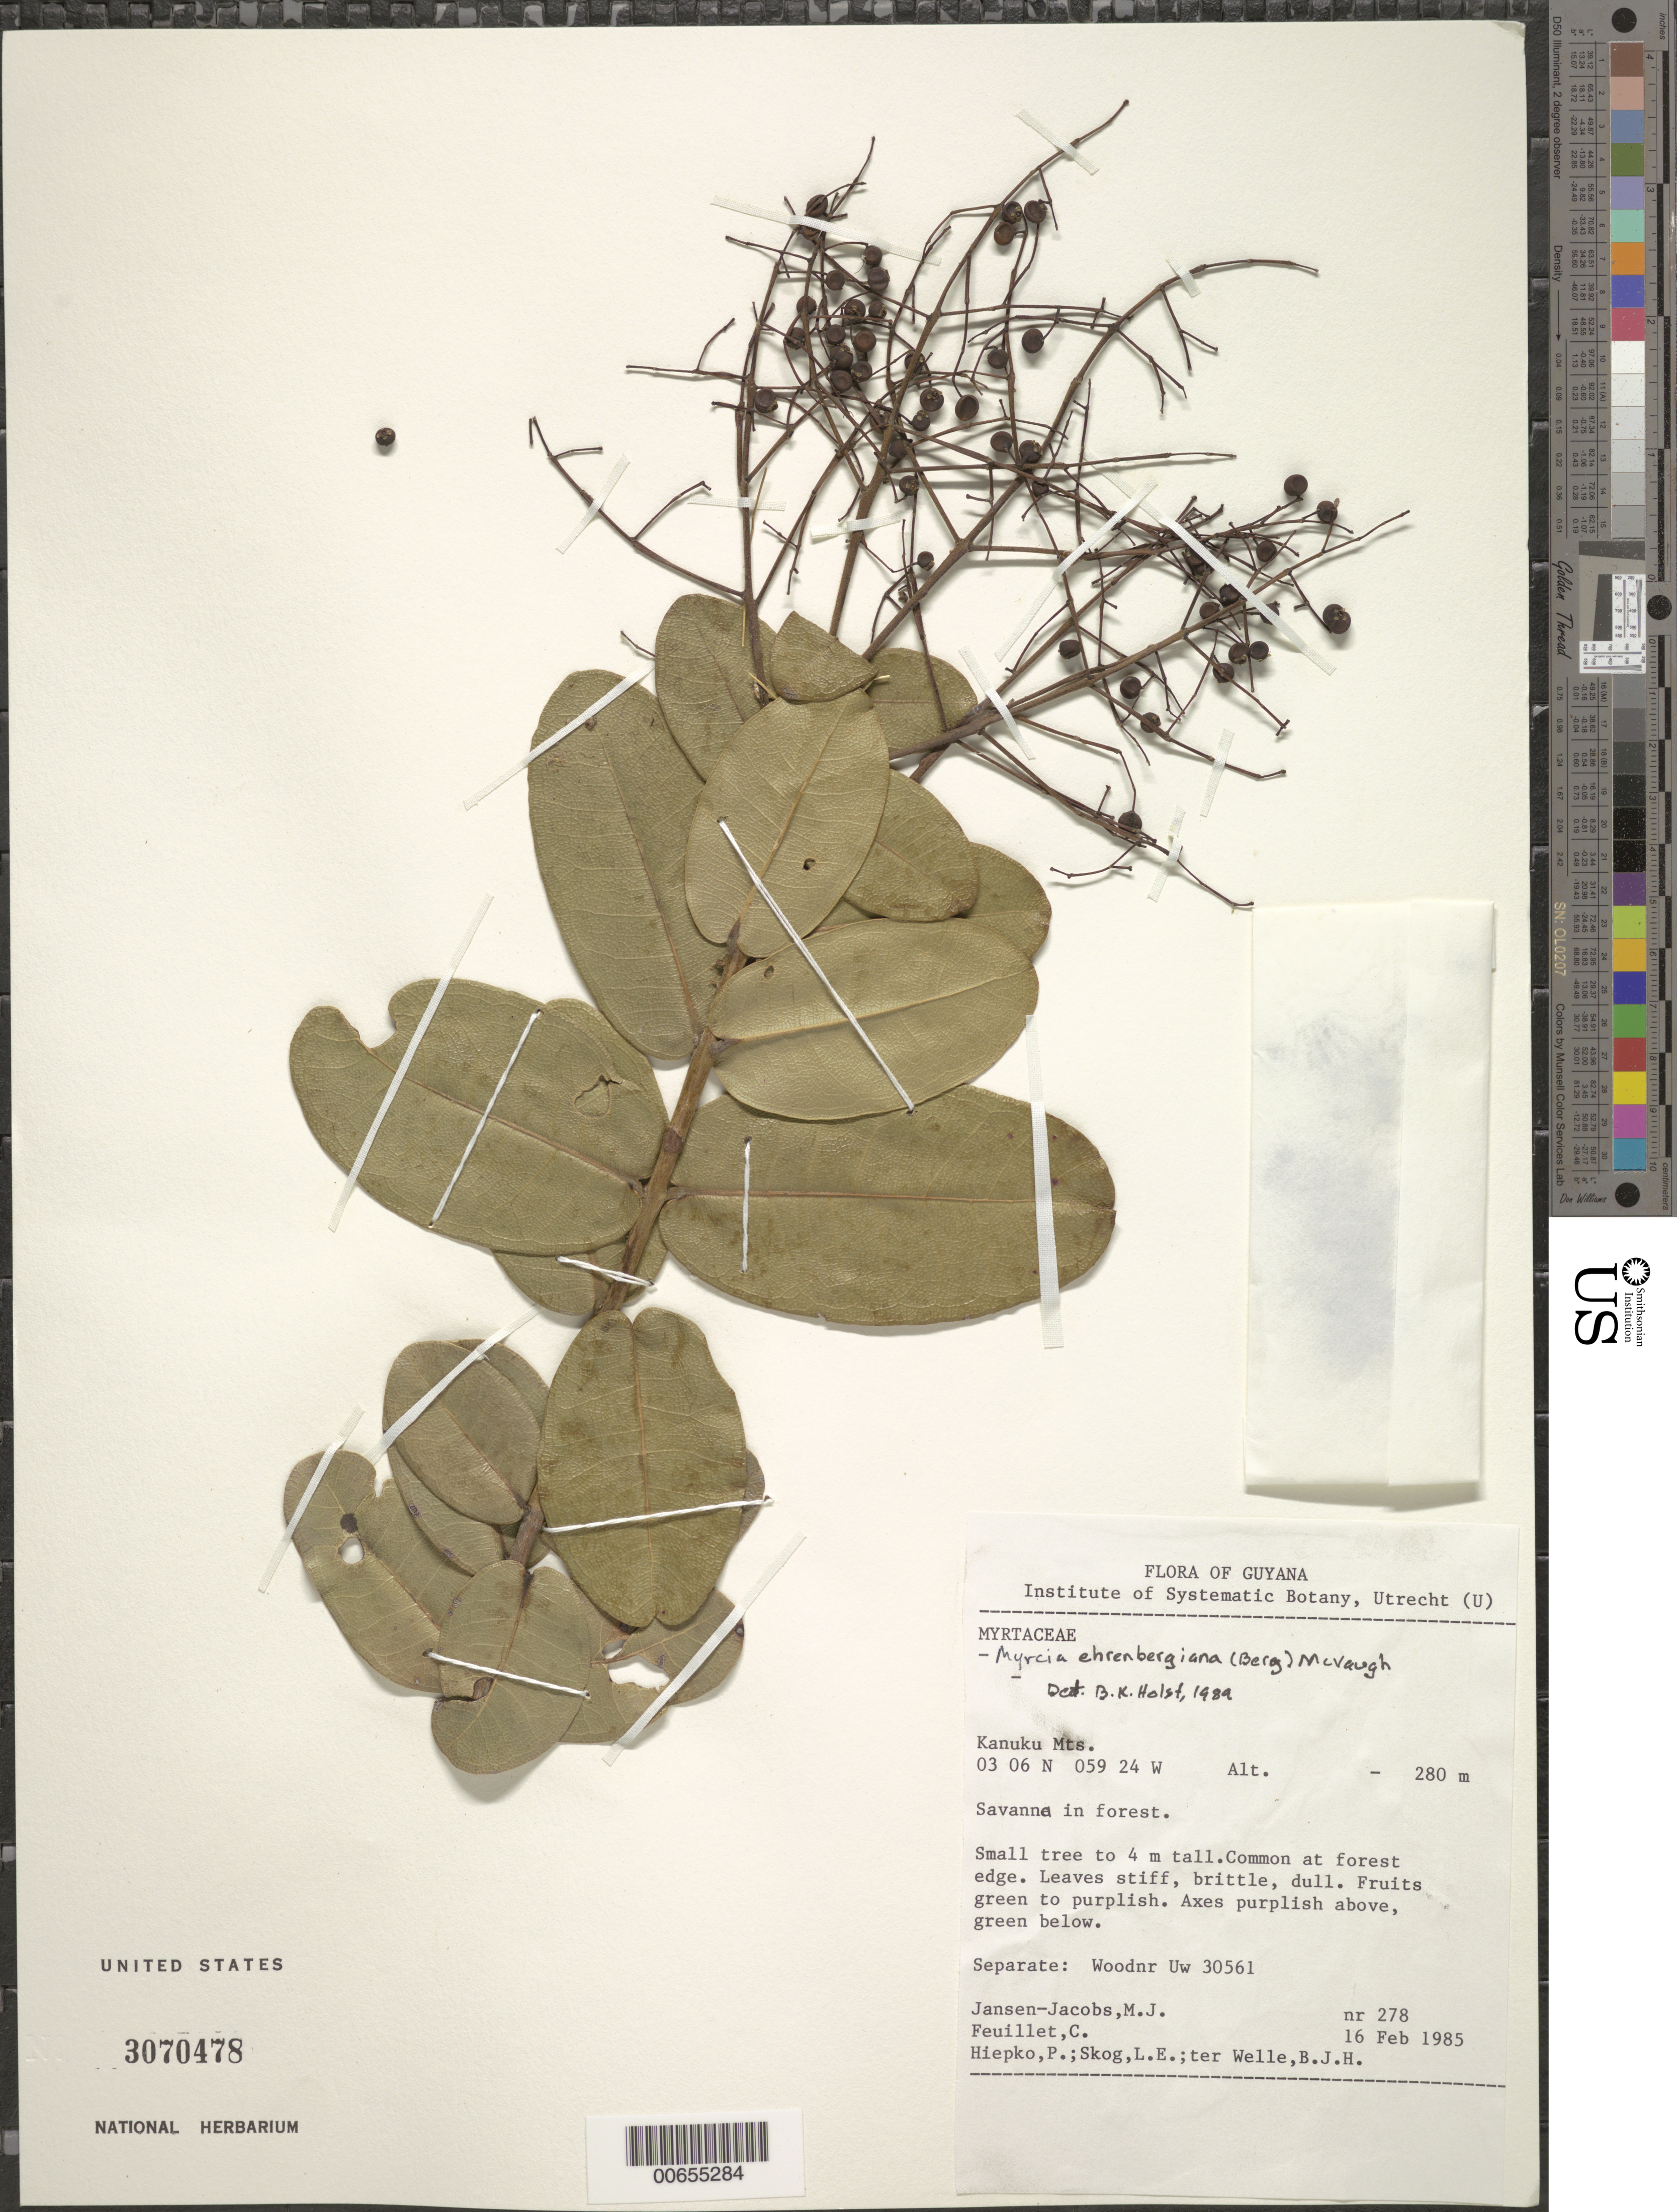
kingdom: Plantae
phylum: Tracheophyta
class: Magnoliopsida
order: Myrtales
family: Myrtaceae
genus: Myrcia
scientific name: Myrcia ehrenbergiana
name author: (O. Berg) McVaugh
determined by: Holst, Bruce K.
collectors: M. J. Jansen-Jacobs, C. Feuillet, P. H. Hiepko, L. E. Skog & B. Welle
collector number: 278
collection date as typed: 16-Feb-85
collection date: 1985-02-16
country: Guyana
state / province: U. Takutu-U. Essequibo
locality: Kanuku Mts.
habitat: Savanna in forest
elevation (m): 280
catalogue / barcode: US 3070478